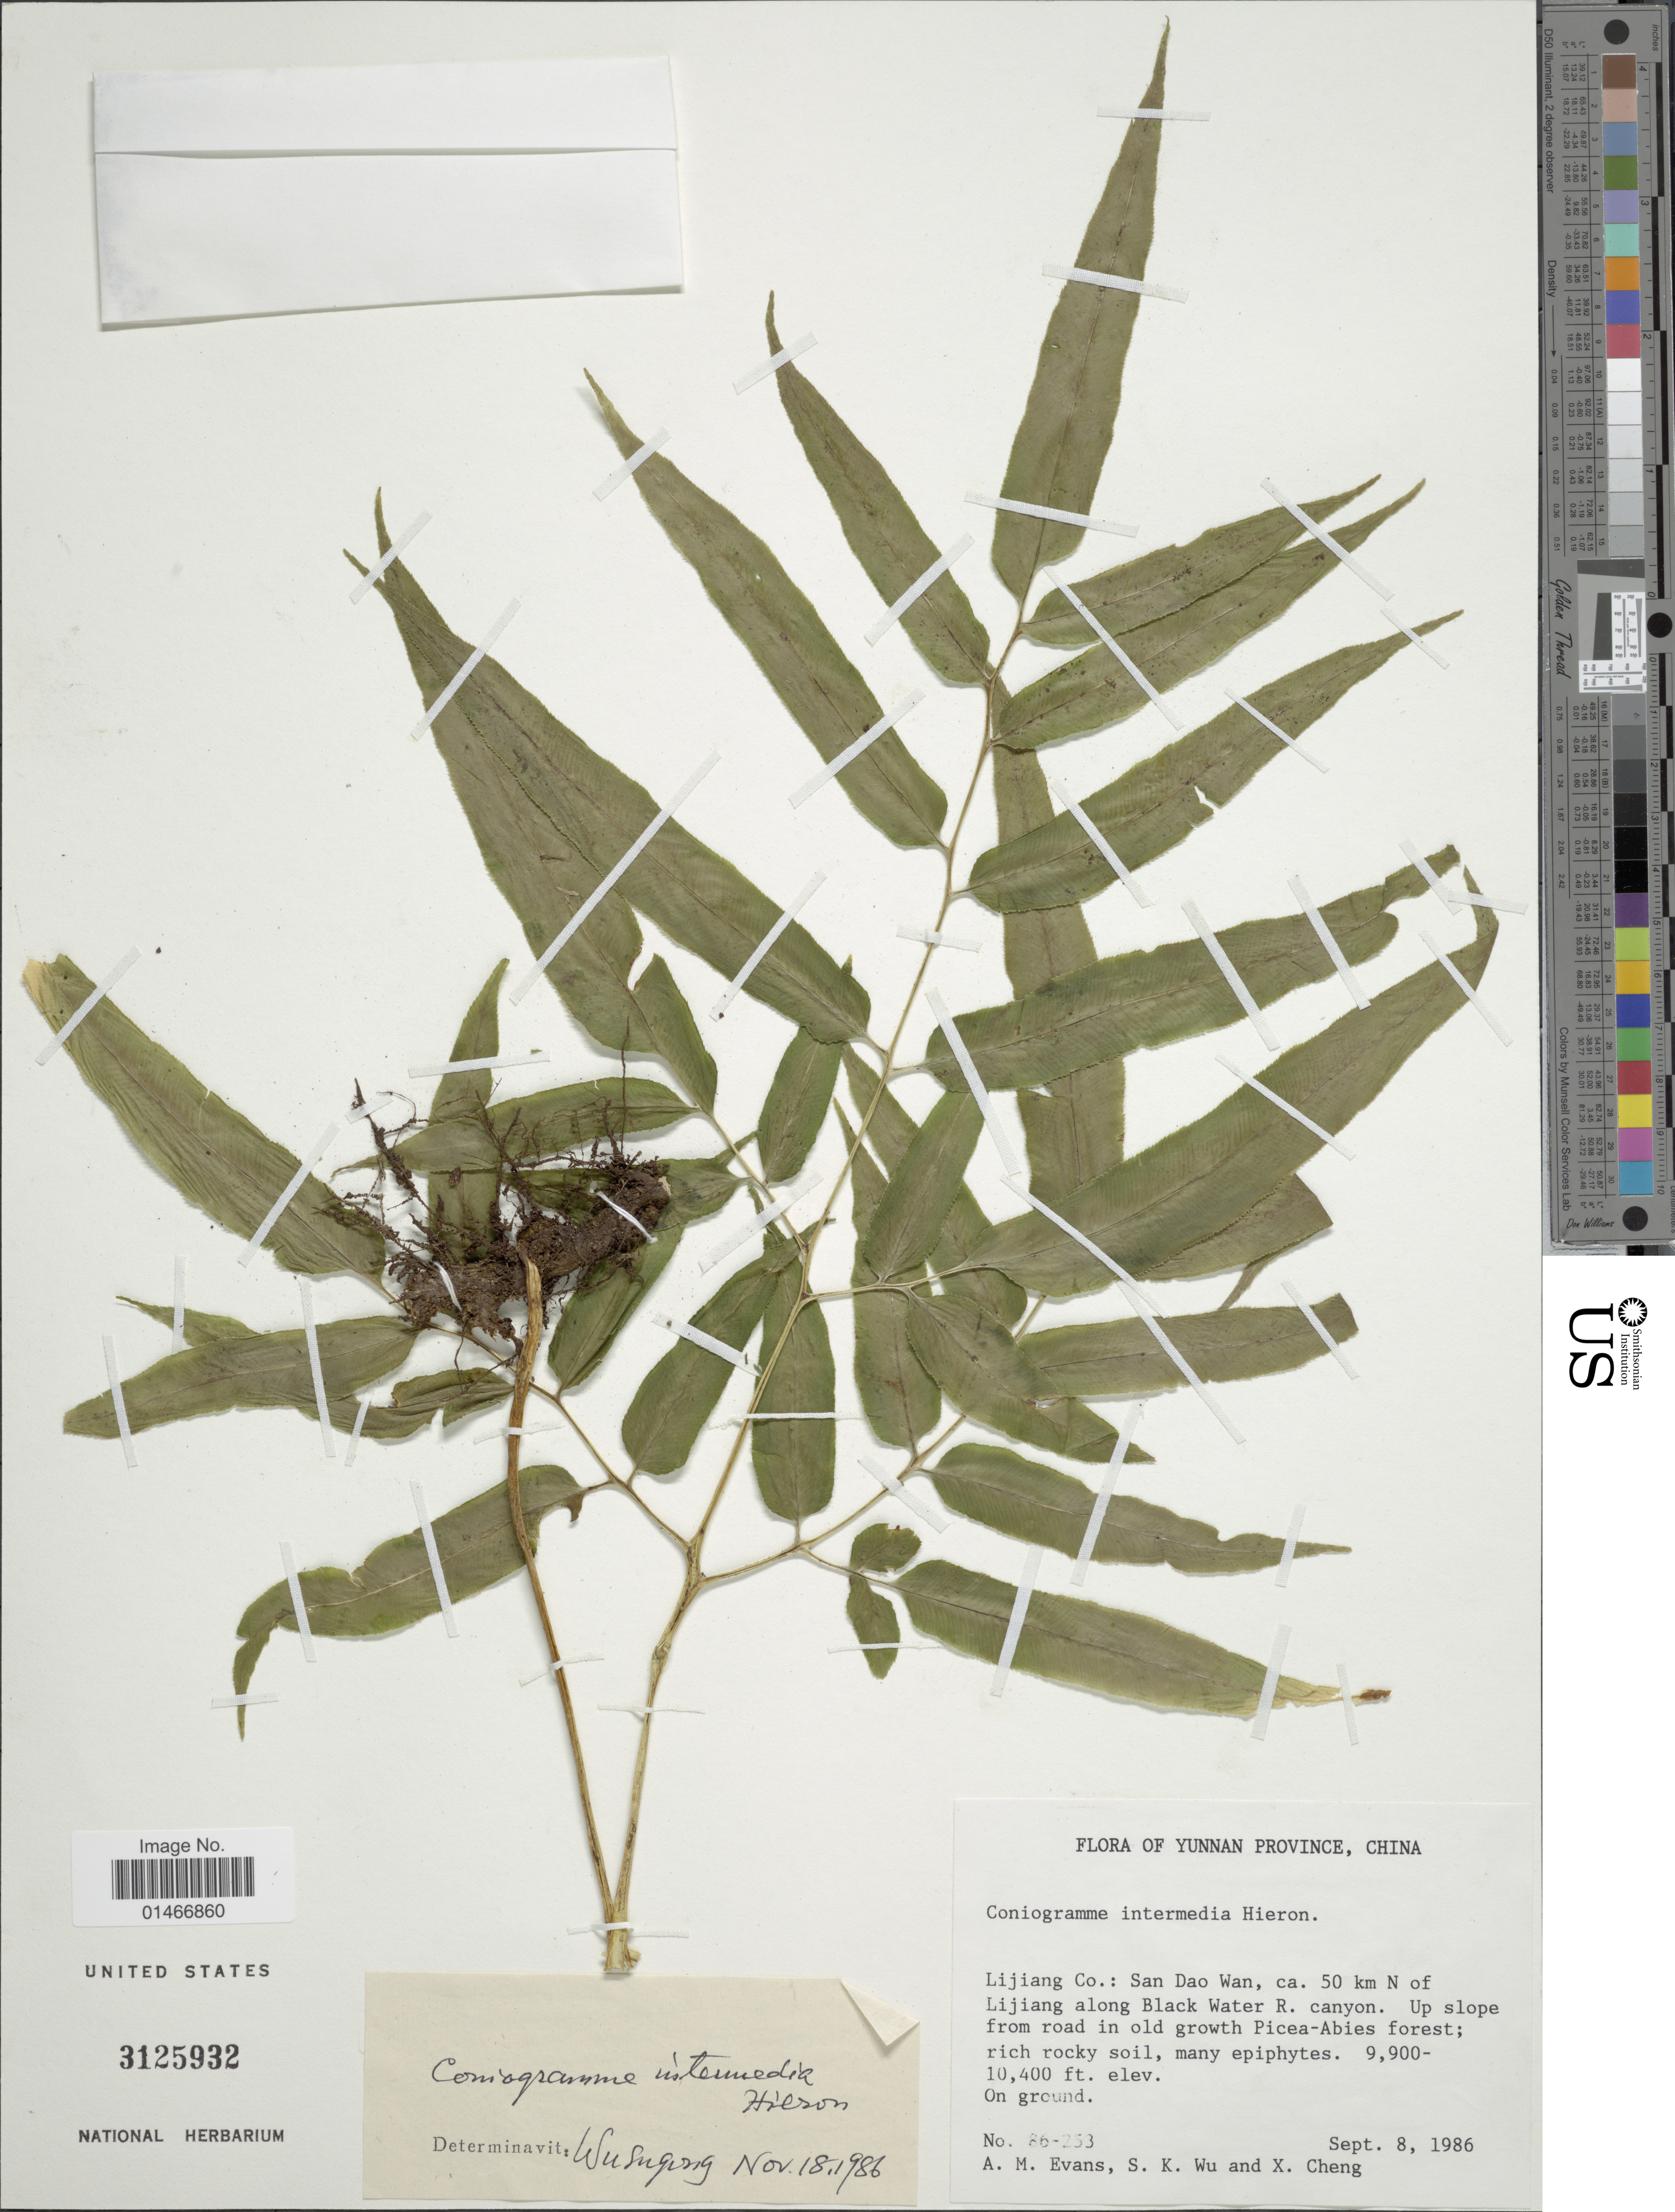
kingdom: Plantae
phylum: Tracheophyta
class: Polypodiopsida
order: Polypodiales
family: Pteridaceae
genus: Coniogramme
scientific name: Coniogramme intermedia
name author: Hieron.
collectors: A. M. Evans, S. K. Wu & X. Cheng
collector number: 86-253*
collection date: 1986-09-08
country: China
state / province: Yunnan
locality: Lijiang Co.: San Dao Wan, ca. 50 km N of Lijiang along Black Water R. canyon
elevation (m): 3018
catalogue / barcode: US 3125932